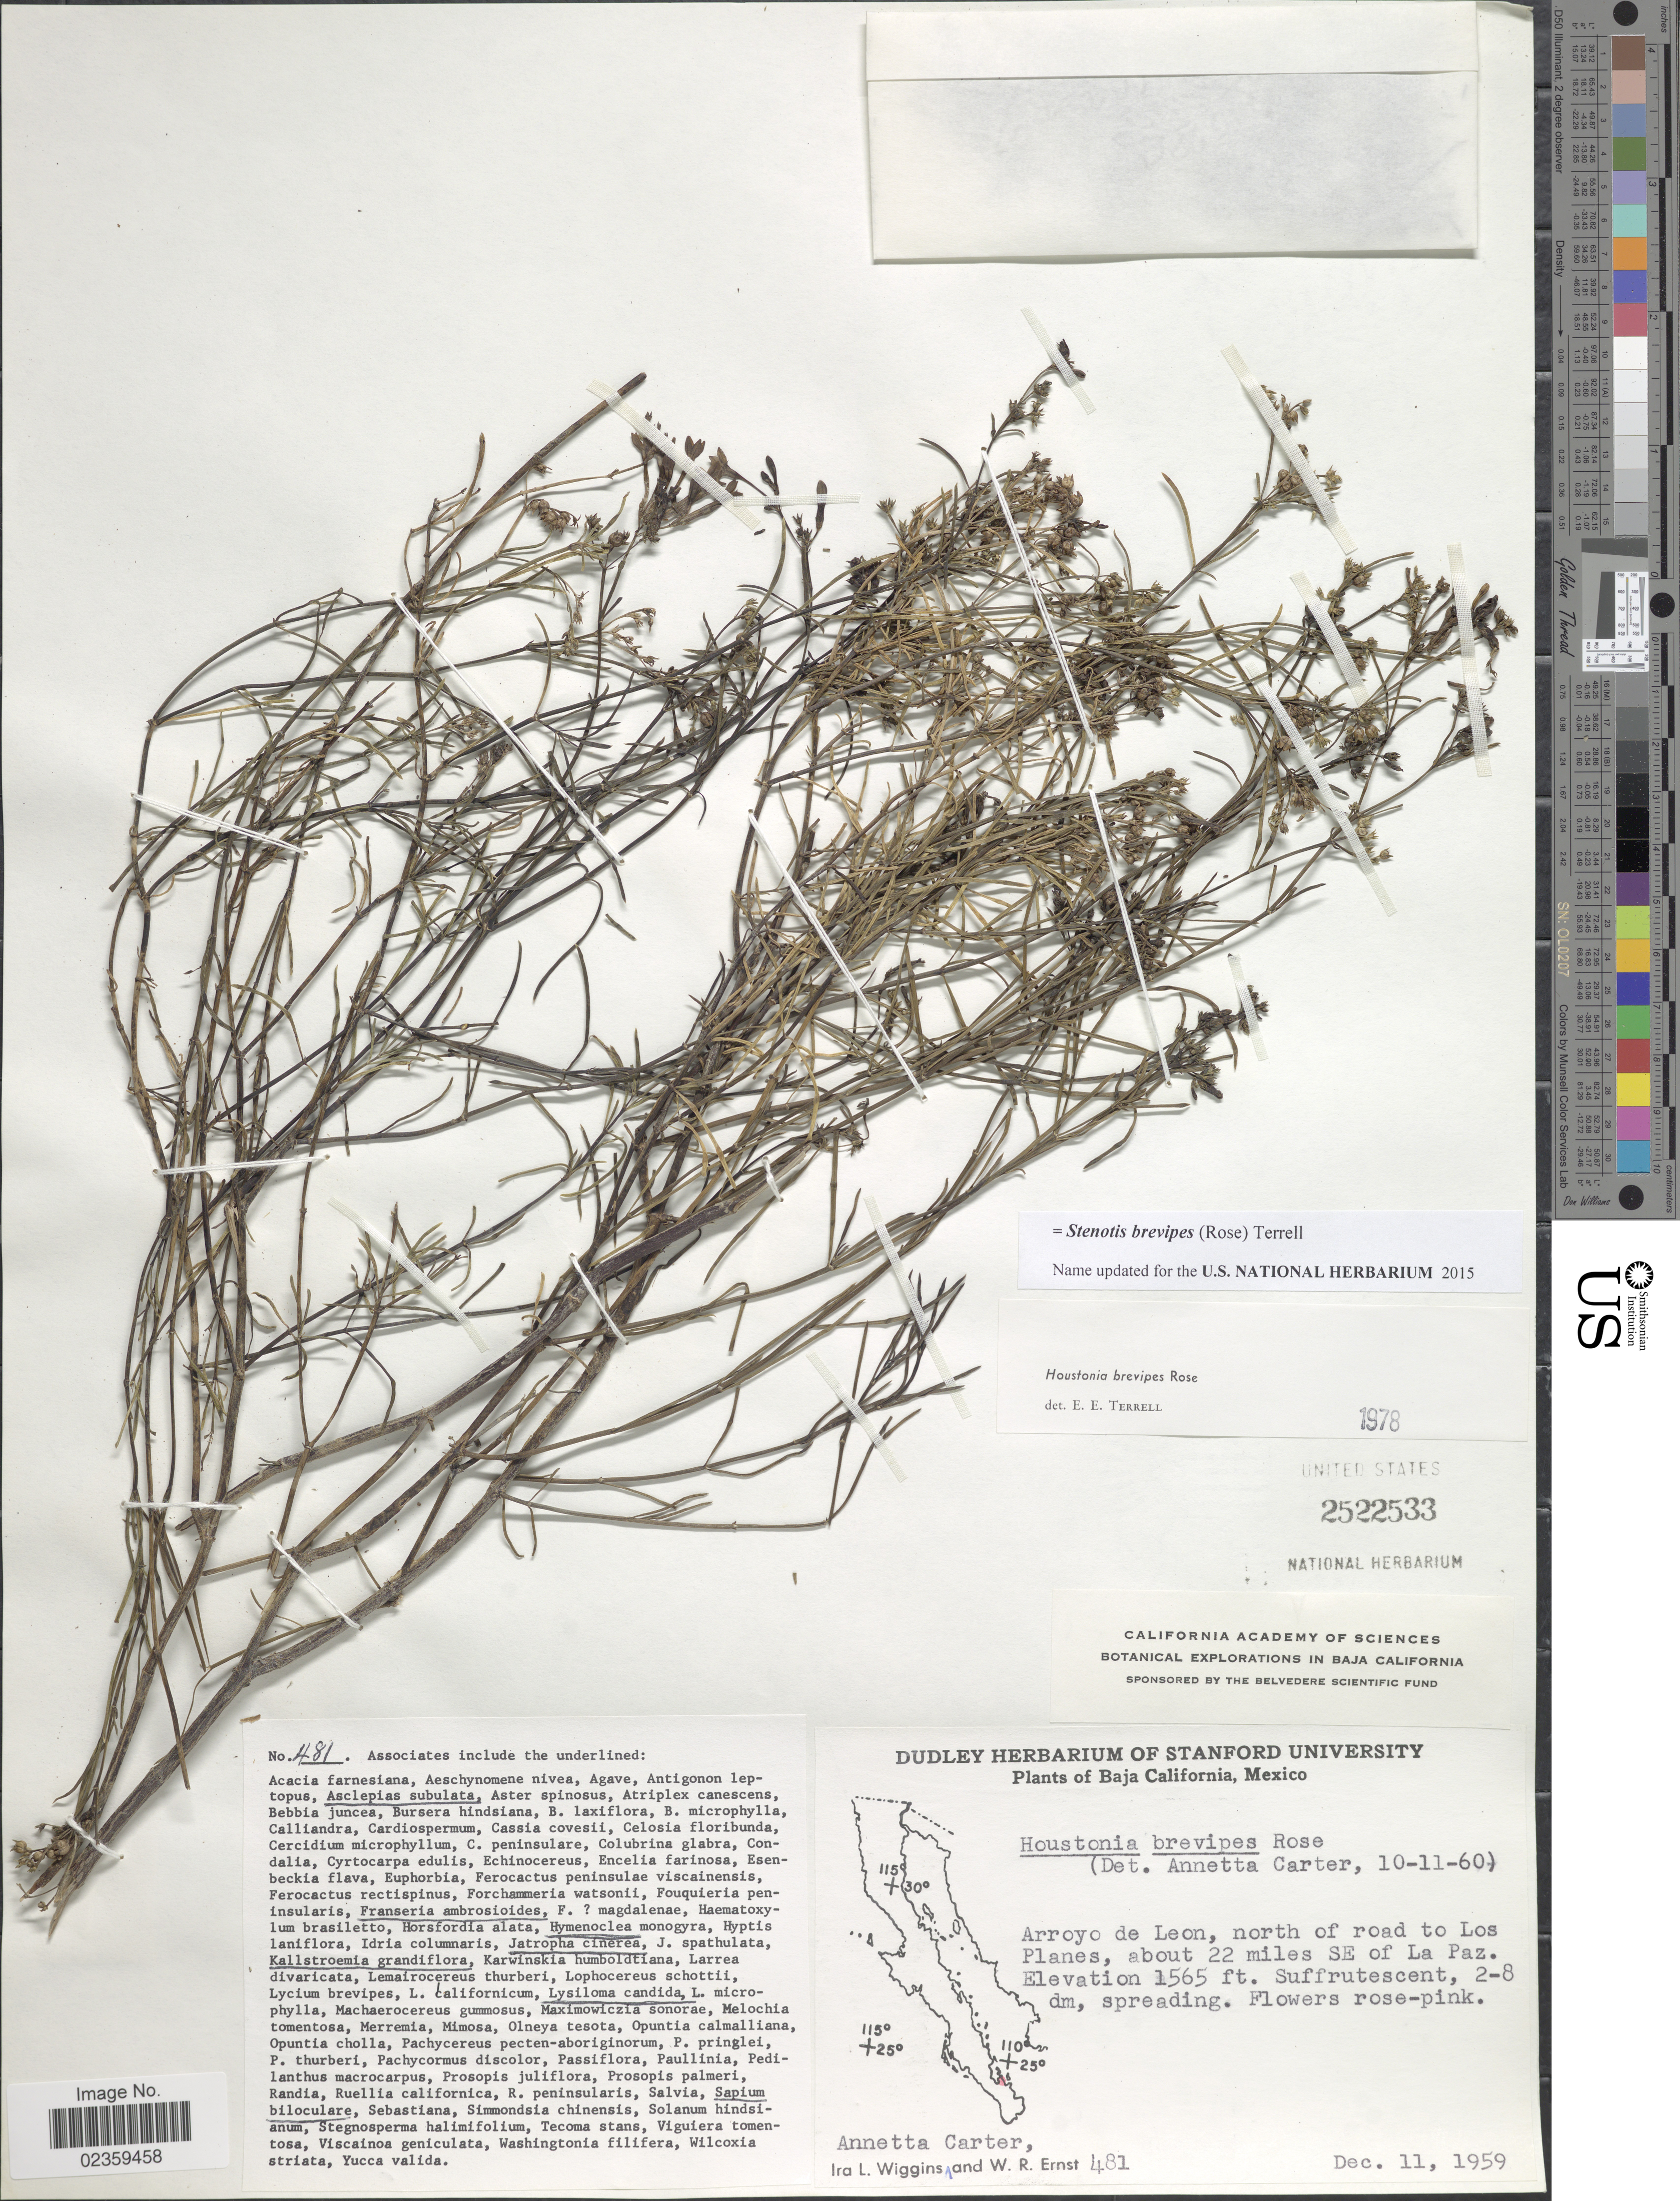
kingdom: Plantae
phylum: Tracheophyta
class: Magnoliopsida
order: Gentianales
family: Rubiaceae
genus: Stenotis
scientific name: Stenotis brevipes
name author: (Rose) Terrell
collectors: A. Carter, I. L. Wiggins & W. R. Ernst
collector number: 481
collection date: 1959-12-11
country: Mexico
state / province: Baja California Sur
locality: Arroyo de Leon, north of road to Los Planes, about 22 miles SE of La Paz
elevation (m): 477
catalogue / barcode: US 2522533